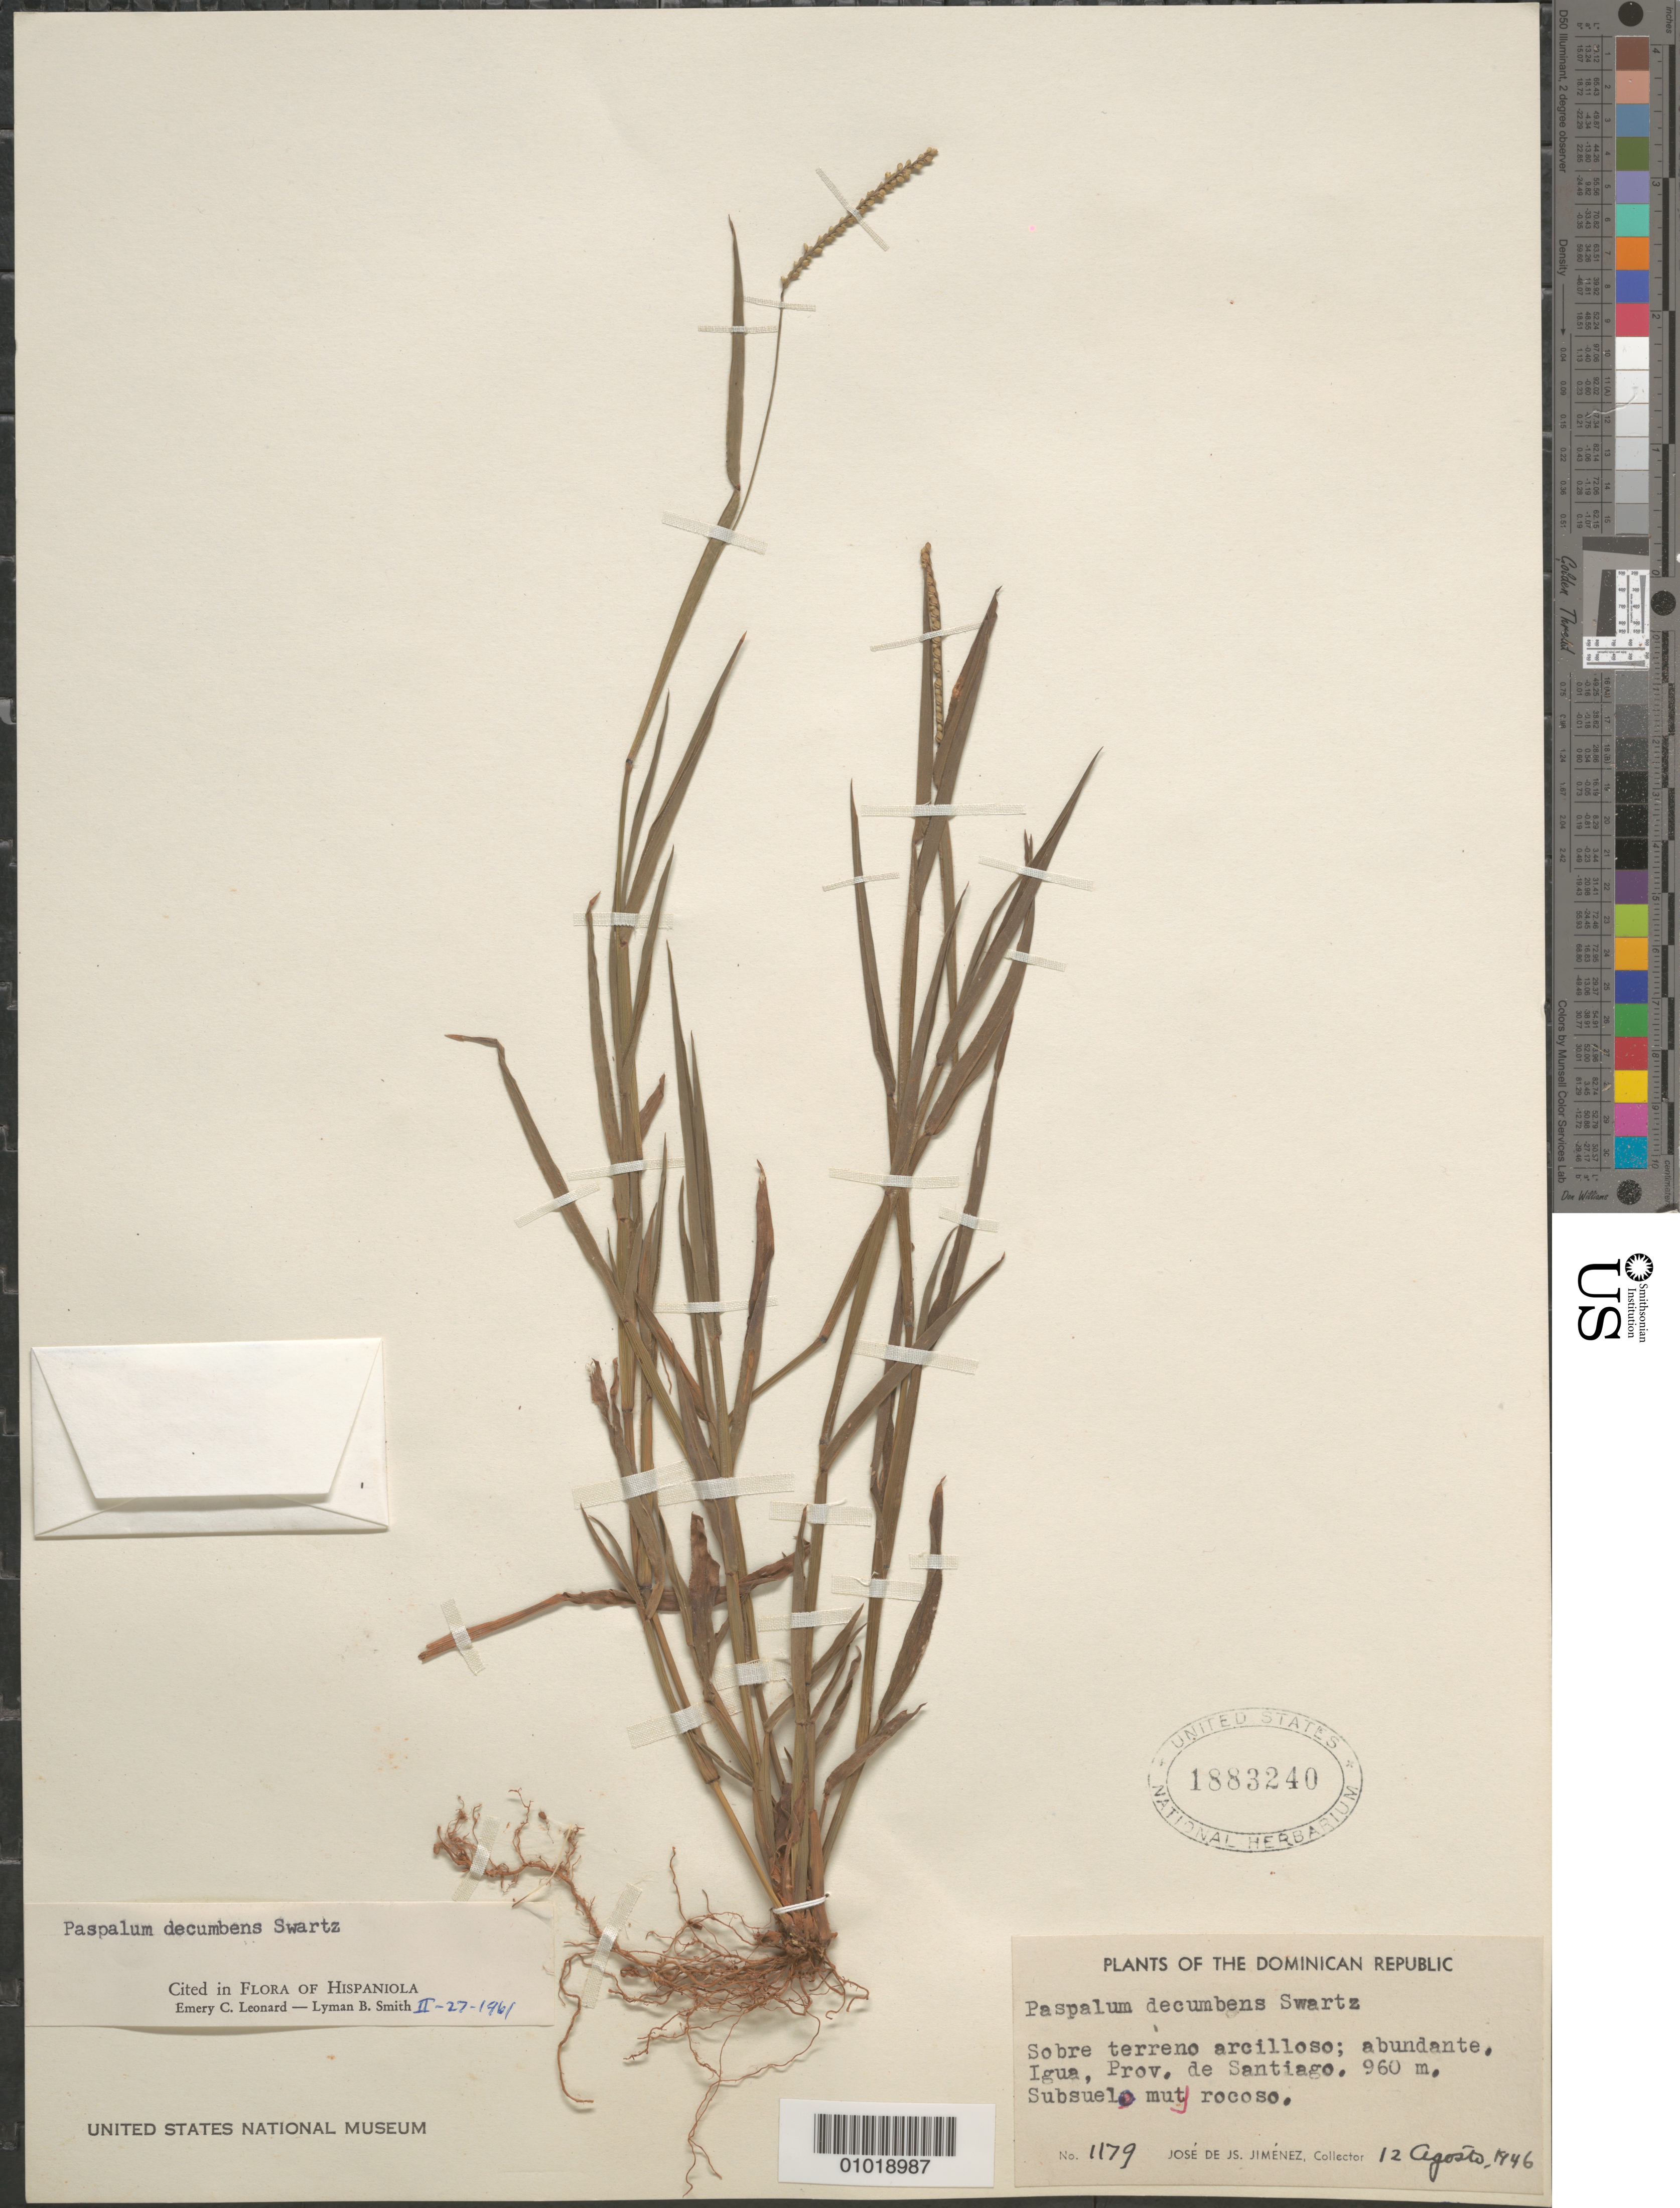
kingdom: Plantae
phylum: Tracheophyta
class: Liliopsida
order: Poales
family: Poaceae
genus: Paspalum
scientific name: Paspalum decumbens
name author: Sw.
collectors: J. J. Jiménez Almonte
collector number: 1179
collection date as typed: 12 Aug 1946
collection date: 1946-08-12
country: Dominican Republic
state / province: Santiago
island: Hispaniola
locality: Igua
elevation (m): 960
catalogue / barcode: US 1883240